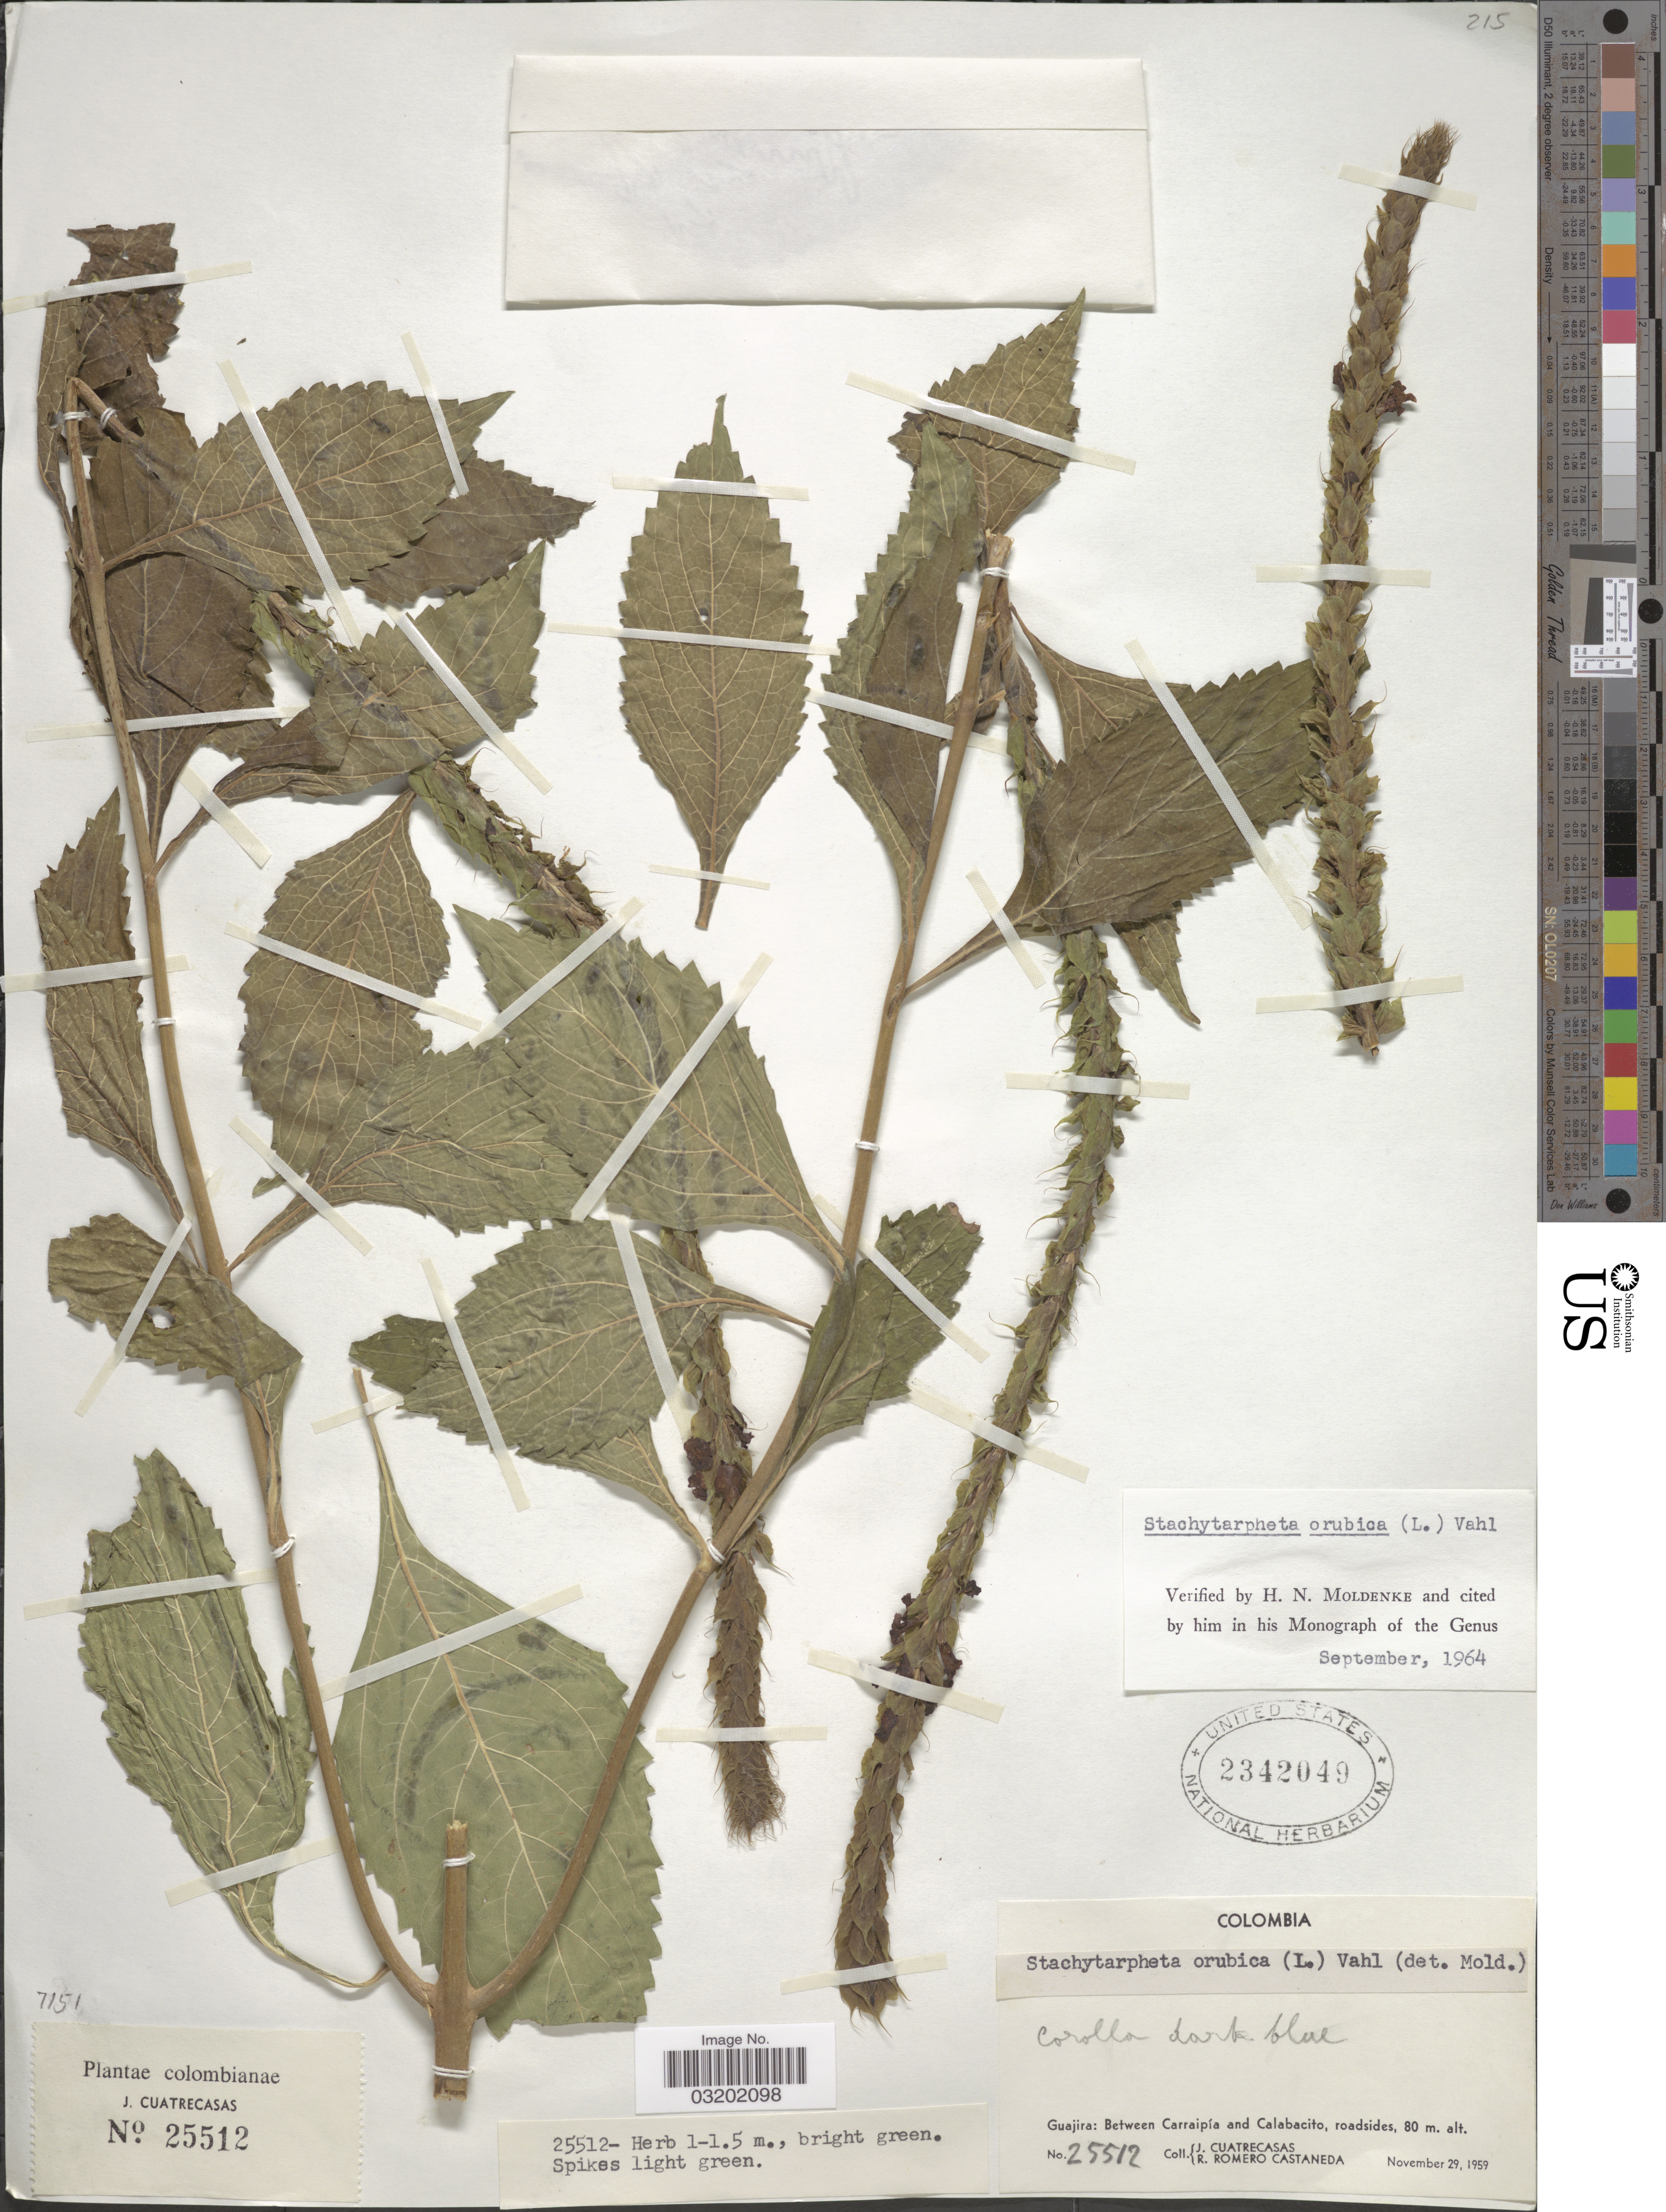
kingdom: Plantae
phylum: Tracheophyta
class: Magnoliopsida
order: Lamiales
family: Verbenaceae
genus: Stachytarpheta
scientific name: Stachytarpheta orubica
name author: (L.) Vahl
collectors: J. Cuatrecasas & R. Romero Castañeda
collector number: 25512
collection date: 1959-11-29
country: Colombia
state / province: La Guajira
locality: Guajira: Between Carraipía and Calabacito.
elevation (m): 80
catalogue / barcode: US 2342049